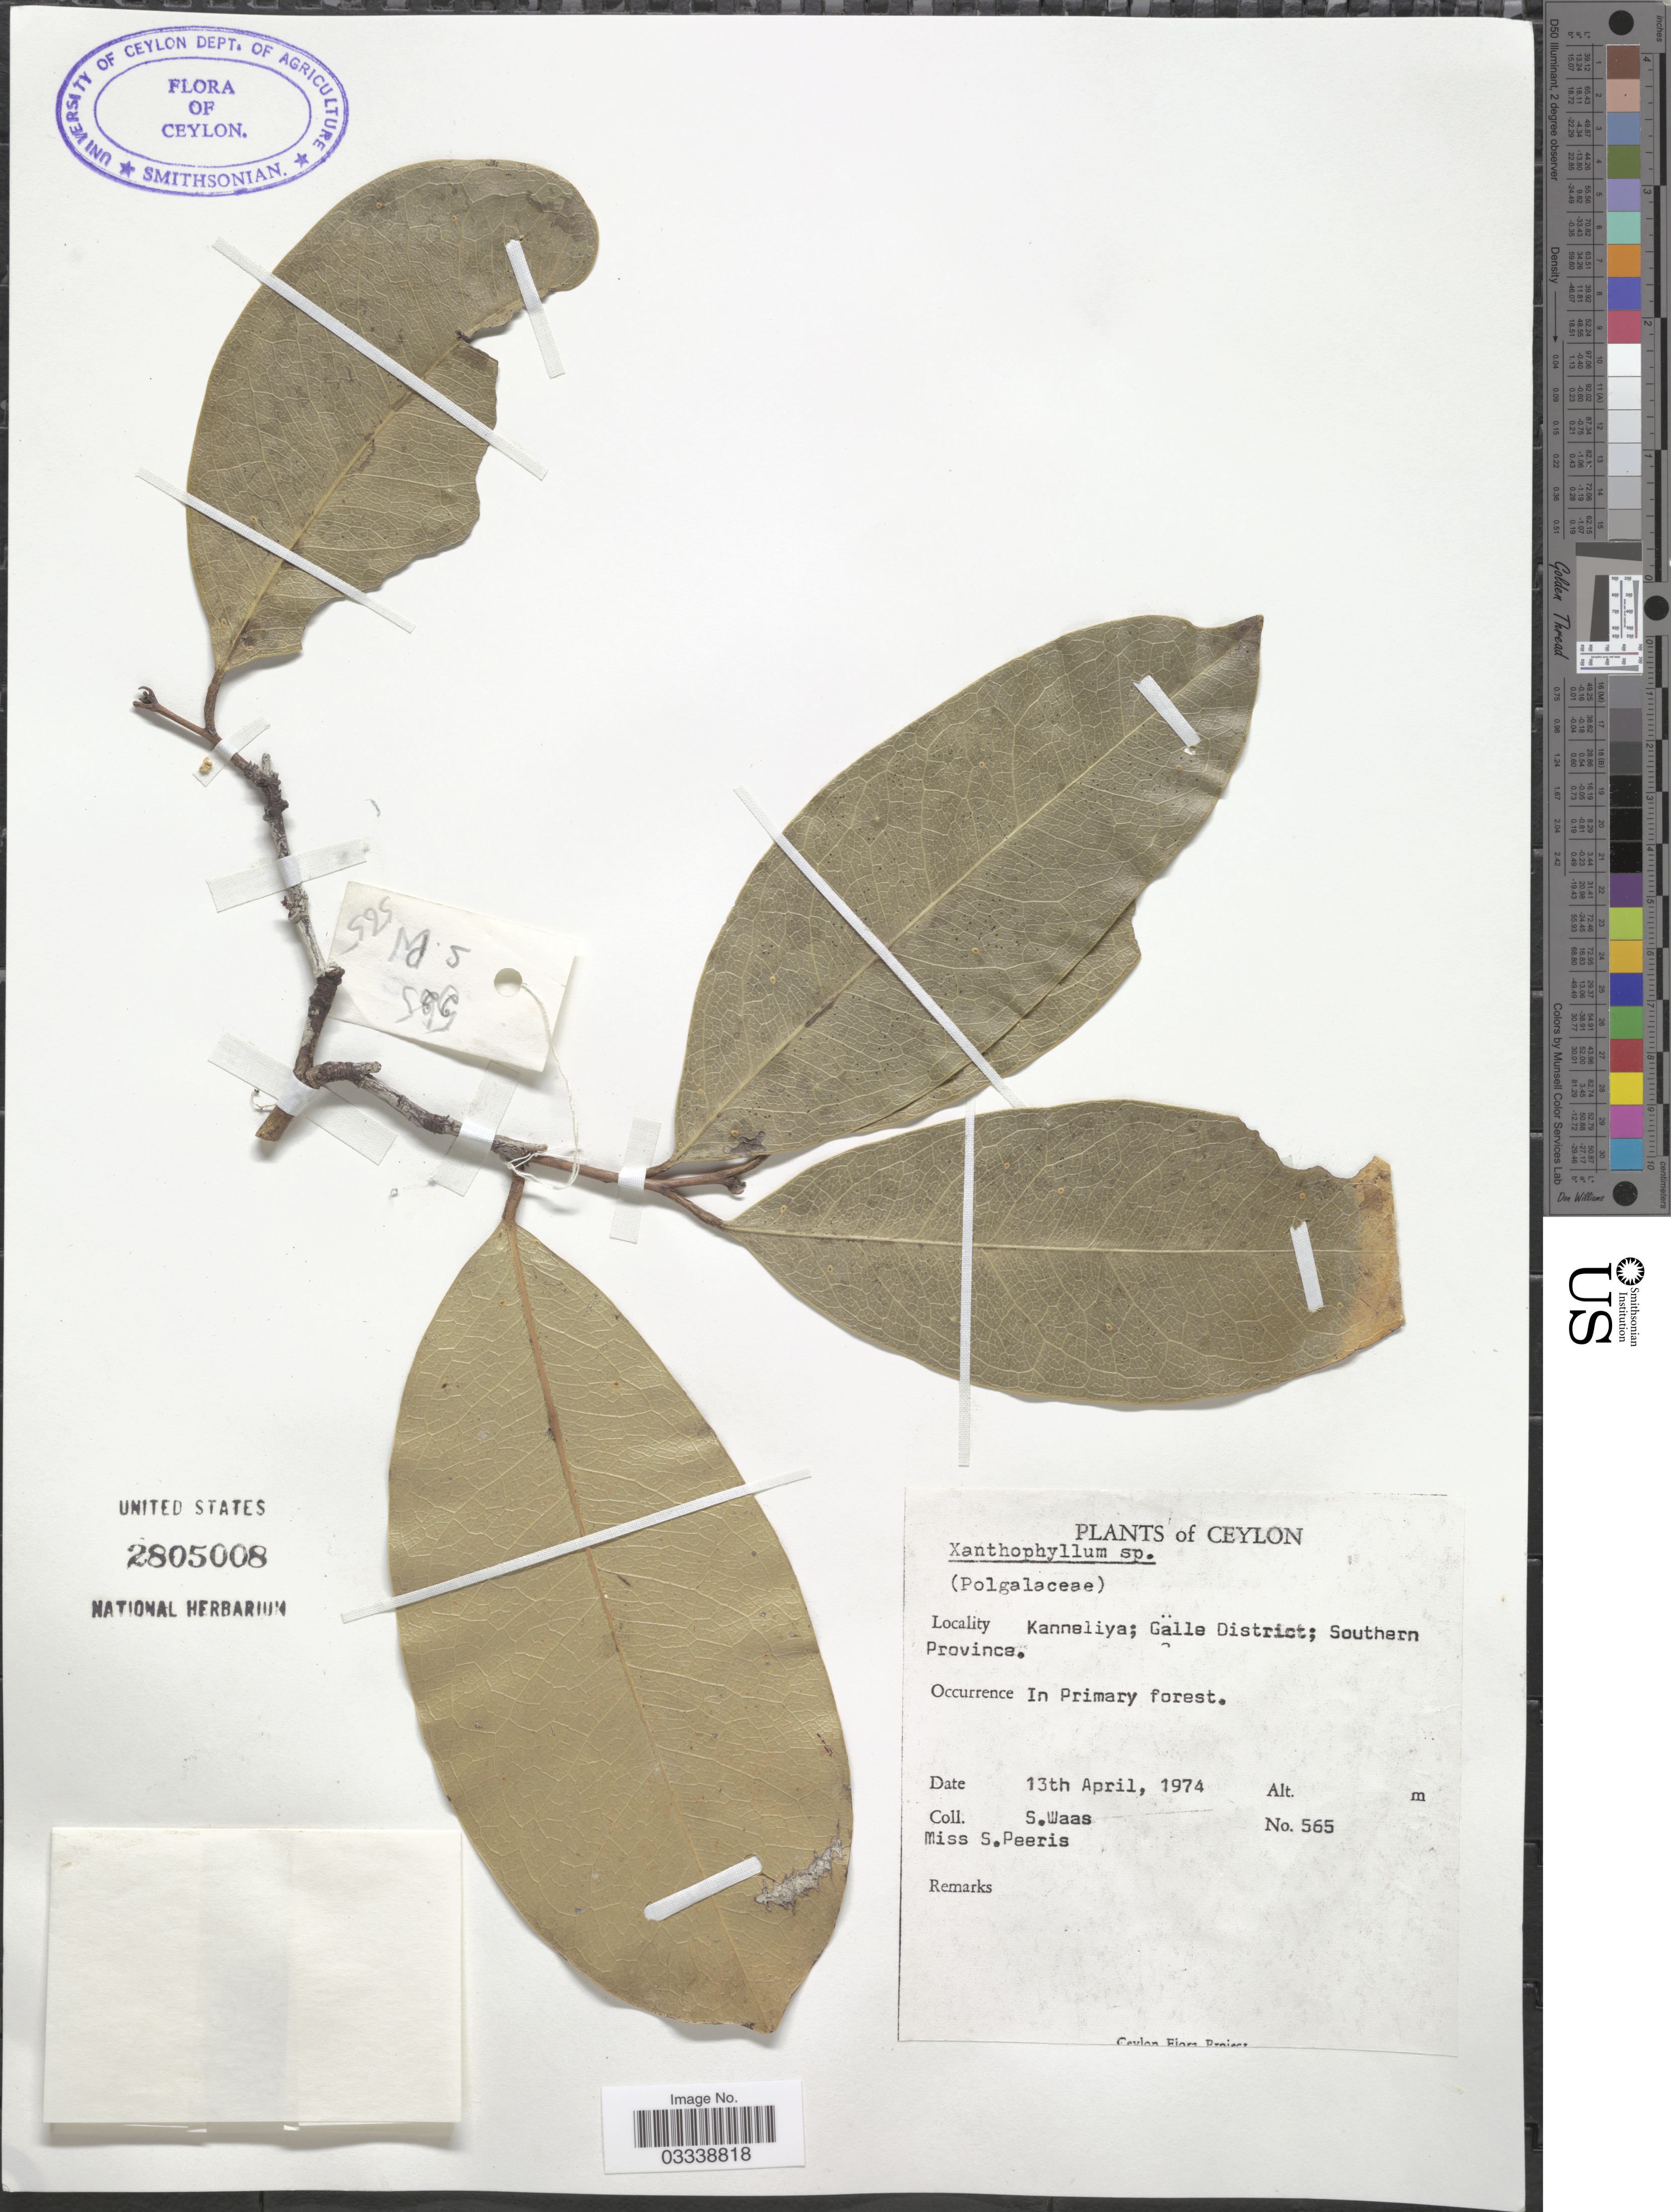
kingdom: Plantae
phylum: Tracheophyta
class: Magnoliopsida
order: Fabales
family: Polygalaceae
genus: Xanthophyllum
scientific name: Xanthophyllum sp.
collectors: S. Waas & S. Peeris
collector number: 565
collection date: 1974-04-13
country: Sri Lanka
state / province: Southern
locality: Ceylon. Kanneliya; Gälle District.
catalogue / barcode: US 2805008